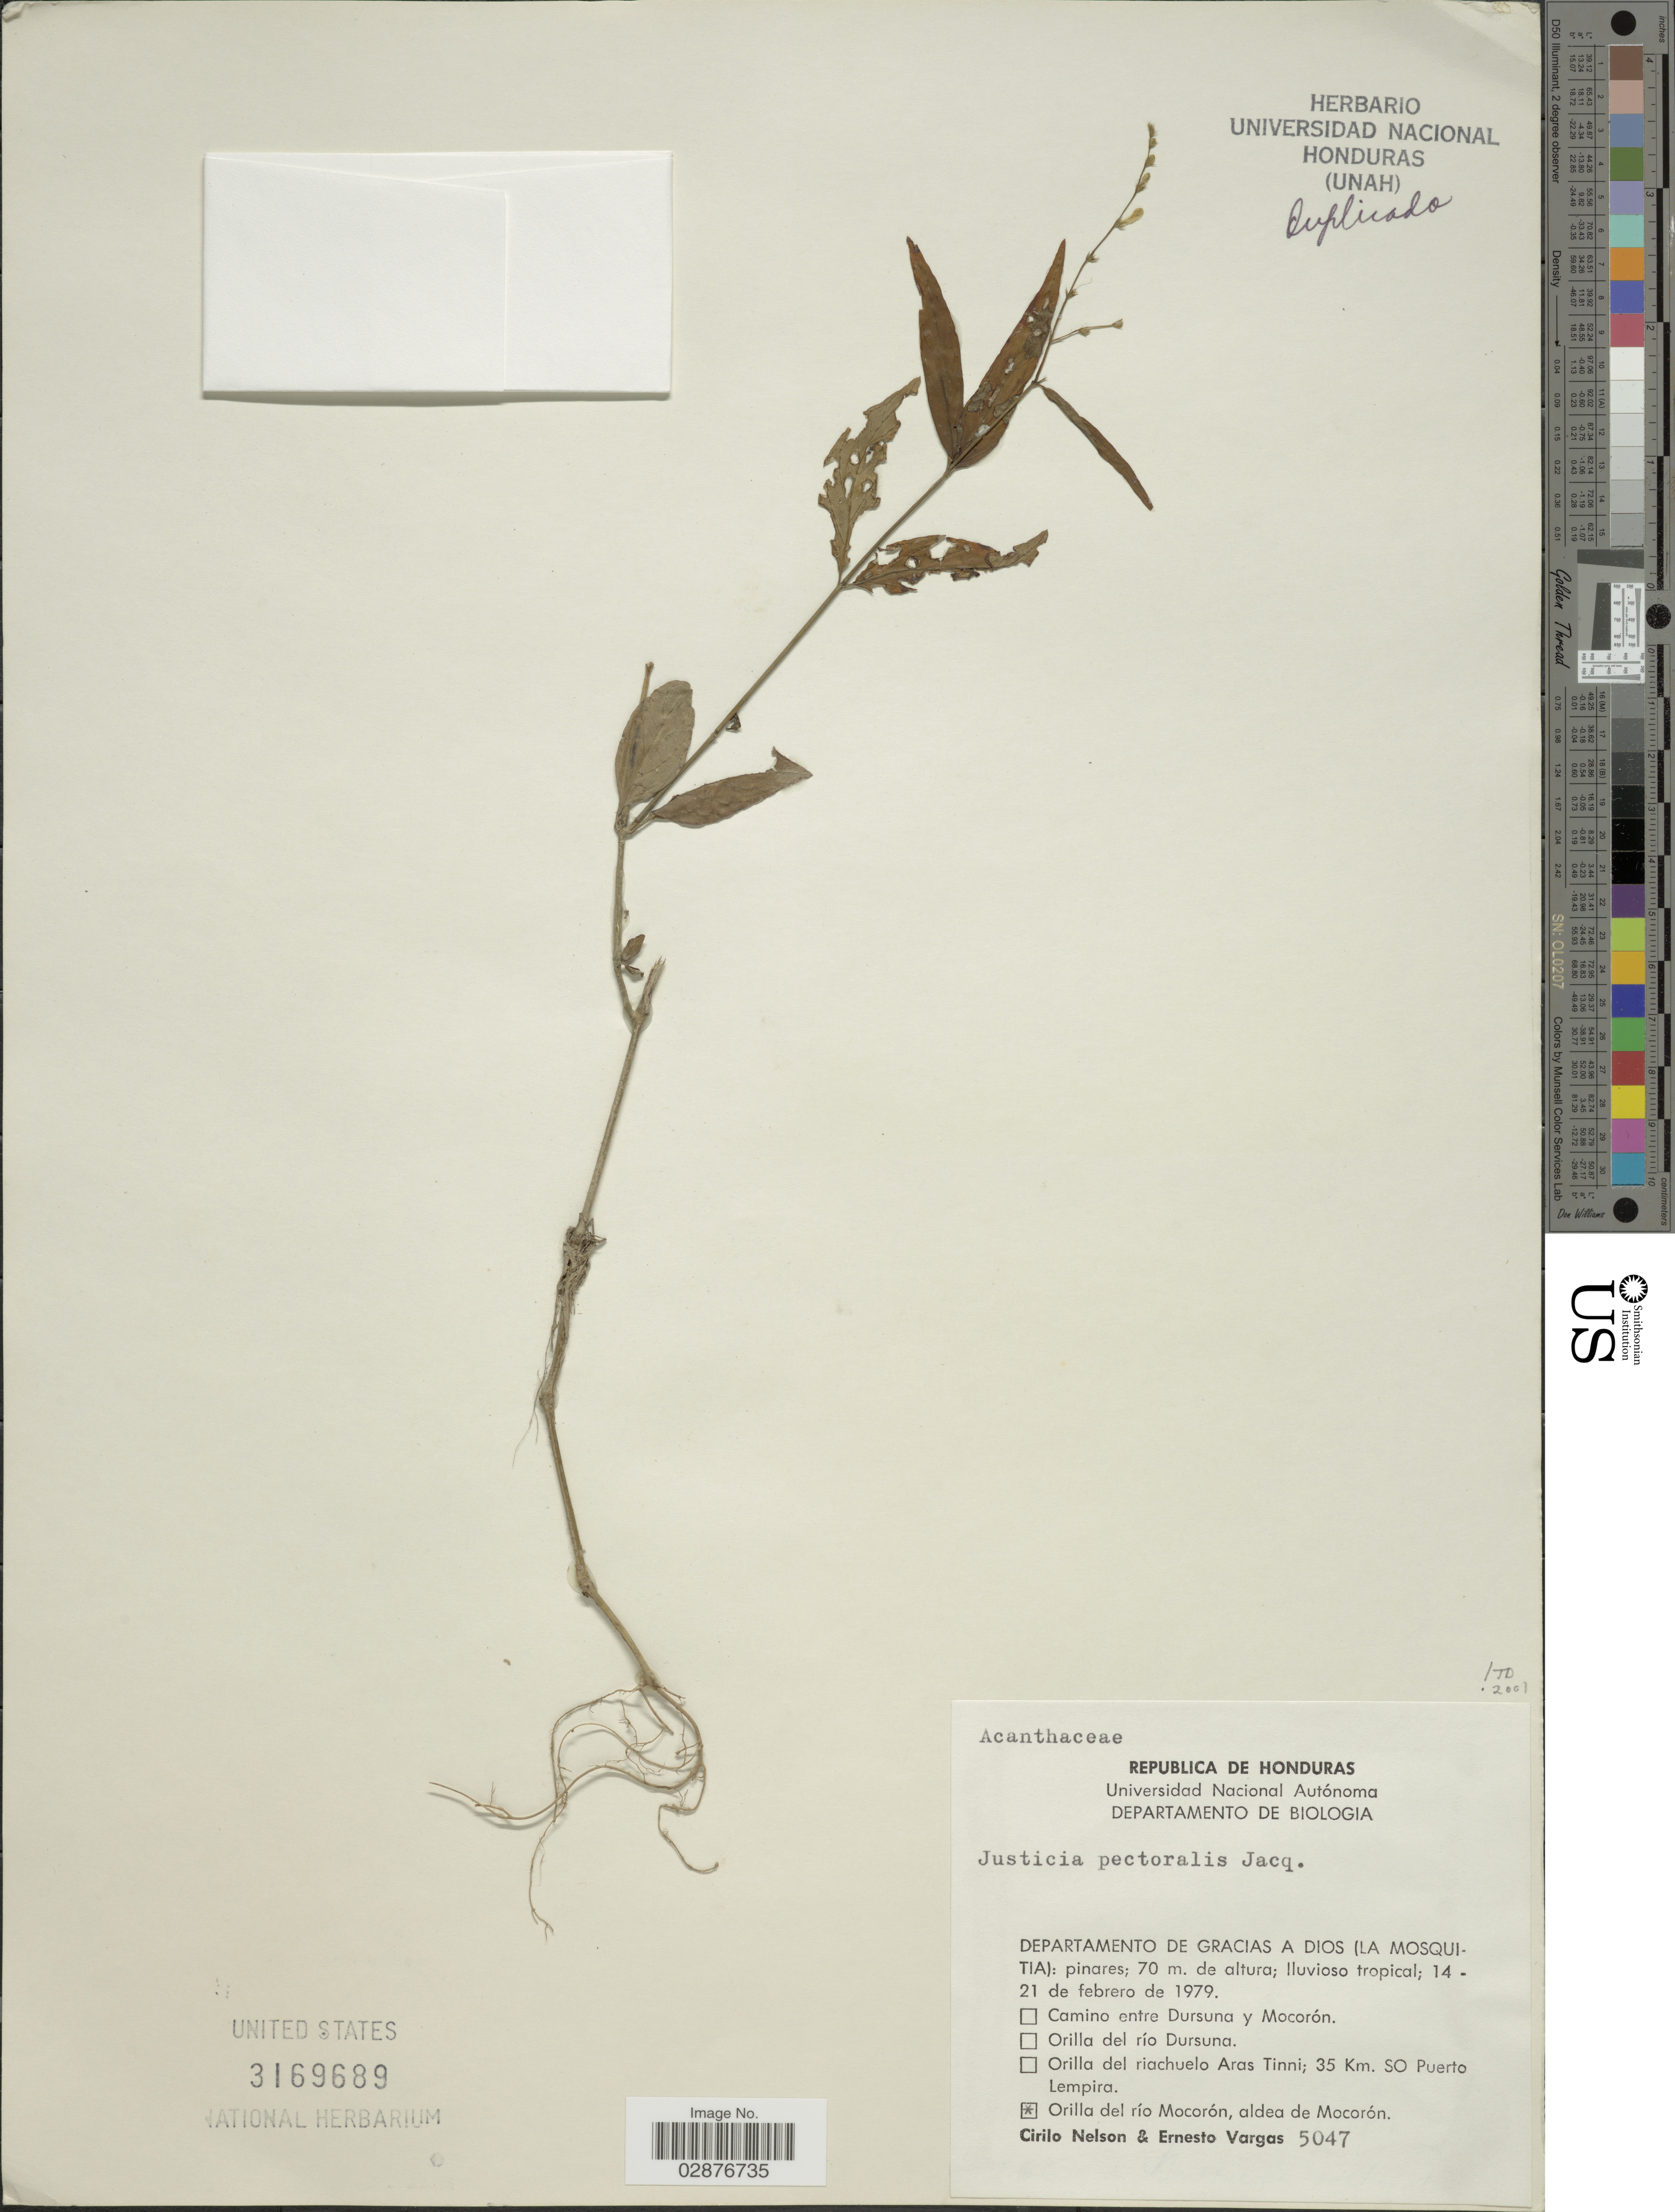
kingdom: Plantae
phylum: Tracheophyta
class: Magnoliopsida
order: Lamiales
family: Acanthaceae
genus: Justicia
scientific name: Justicia pectoralis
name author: Jacq.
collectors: C. Nelson & E. Vargas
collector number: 5047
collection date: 1979-02-21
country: Honduras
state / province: Gracias de Dios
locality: Departamento de Gracias a Dios (La Mosquitia): Orilla del río Mocorón, aldea de Mocorón.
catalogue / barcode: US 3169689